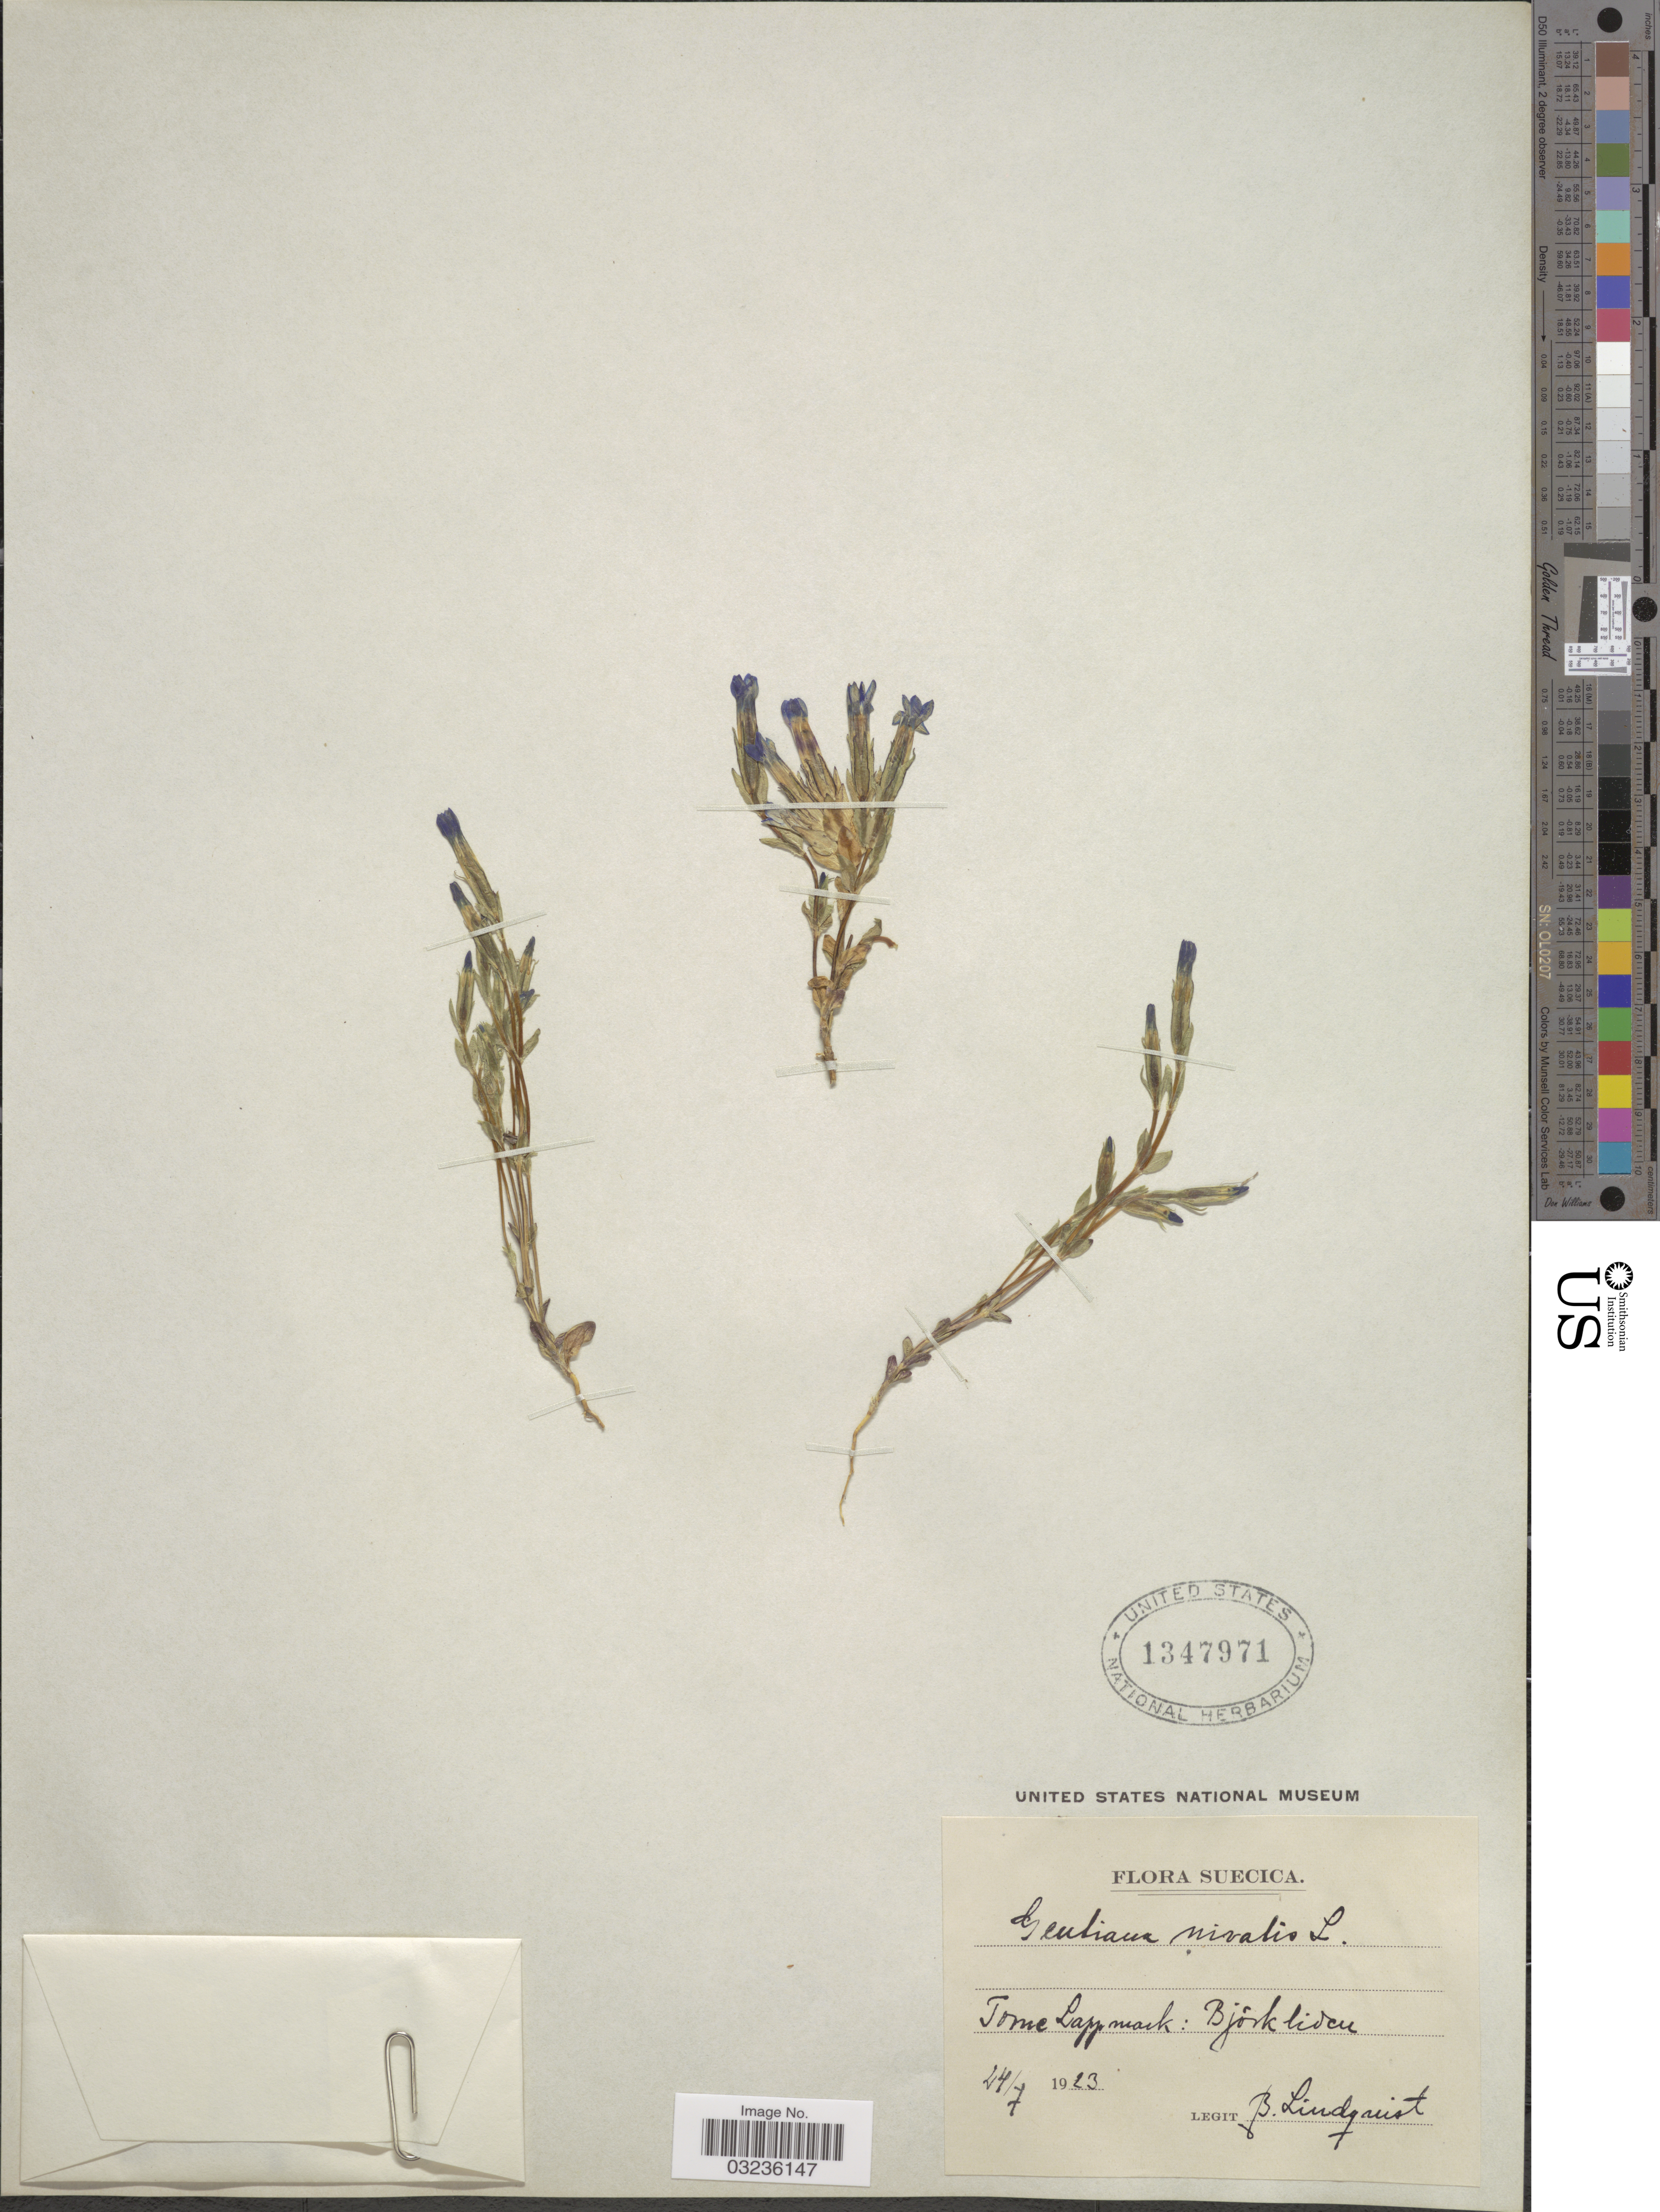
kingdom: Plantae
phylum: Tracheophyta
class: Magnoliopsida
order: Gentianales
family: Gentianaceae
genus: Gentiana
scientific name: Gentiana nivalis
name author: L.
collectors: B. Lindquist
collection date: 1923-07-24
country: Sweden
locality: Torne Lappmark: Bjorkliden.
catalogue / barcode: US 1347971